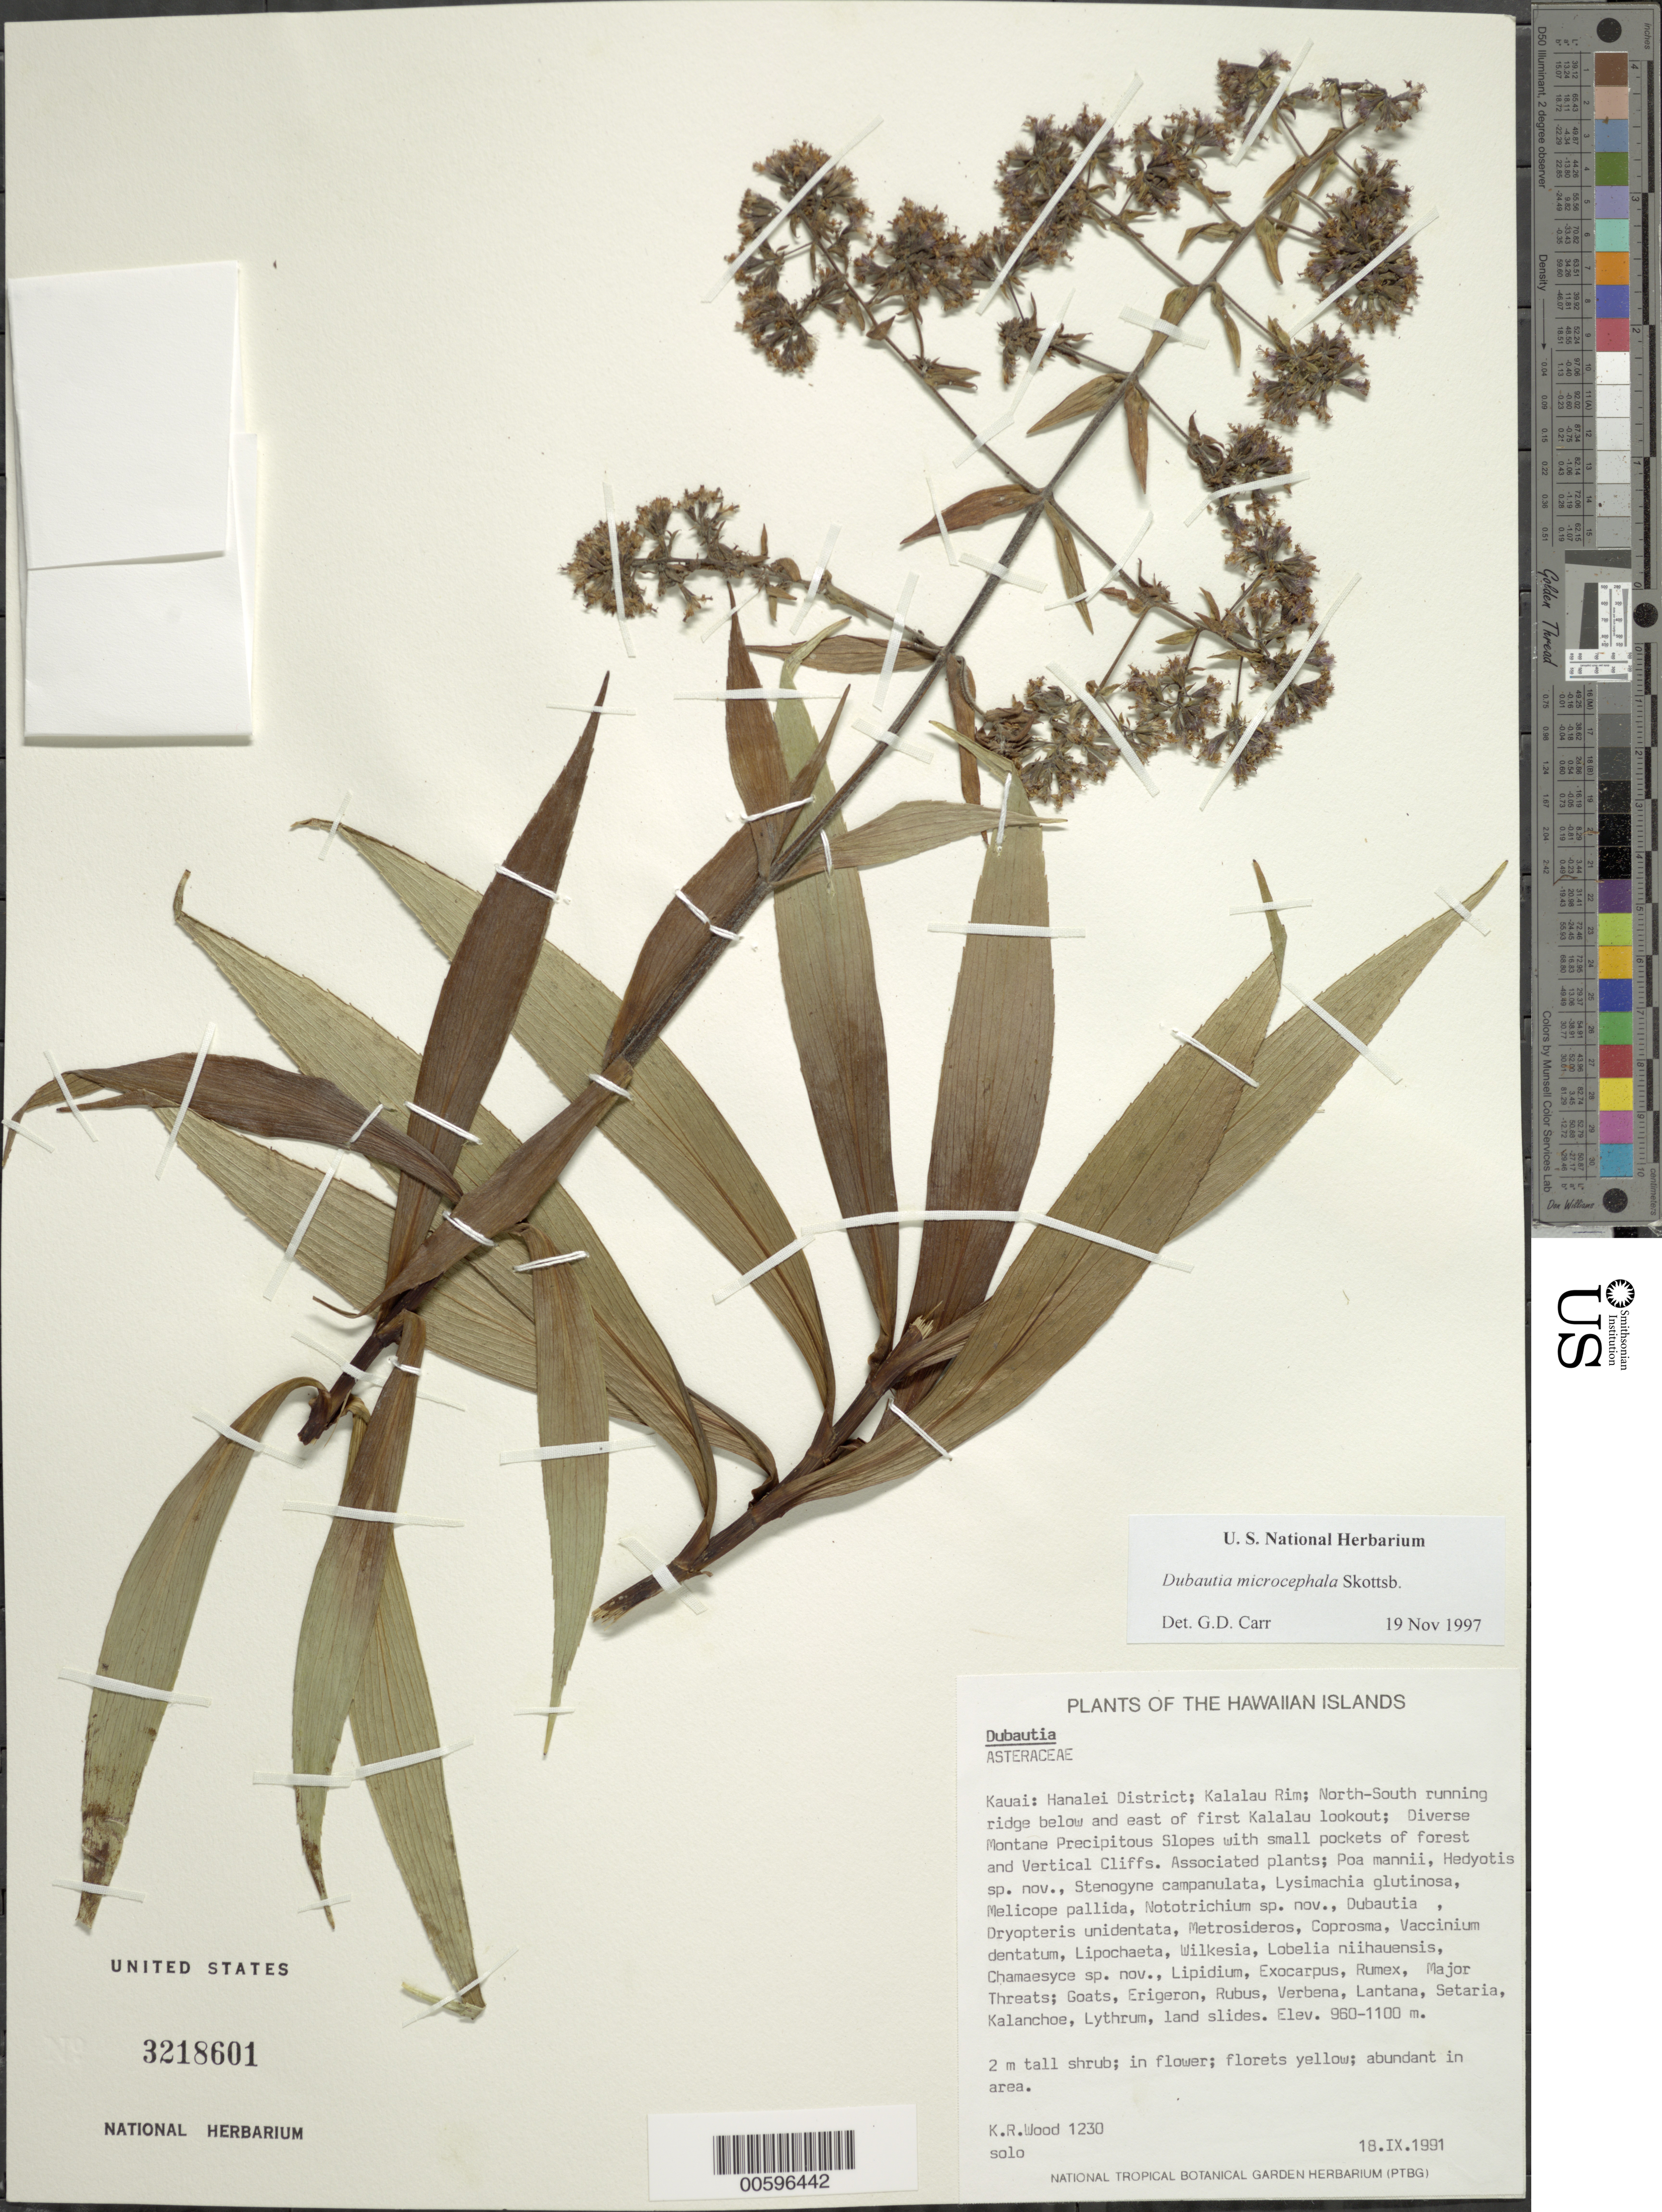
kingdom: Plantae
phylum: Tracheophyta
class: Magnoliopsida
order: Asterales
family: Asteraceae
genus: Dubautia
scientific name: Dubautia microcephala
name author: Skottsb.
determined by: Carr, G. D.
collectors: K. R. Wood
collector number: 1230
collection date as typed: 18 Sep 1991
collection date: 1991-09-18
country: United States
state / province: Hawaii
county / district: Kauai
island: Kaua'i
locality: Hanalei Dist; Kalalau Rim; N-S running ridge below and E of first Kalalau lookout.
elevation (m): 960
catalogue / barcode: US 3218601